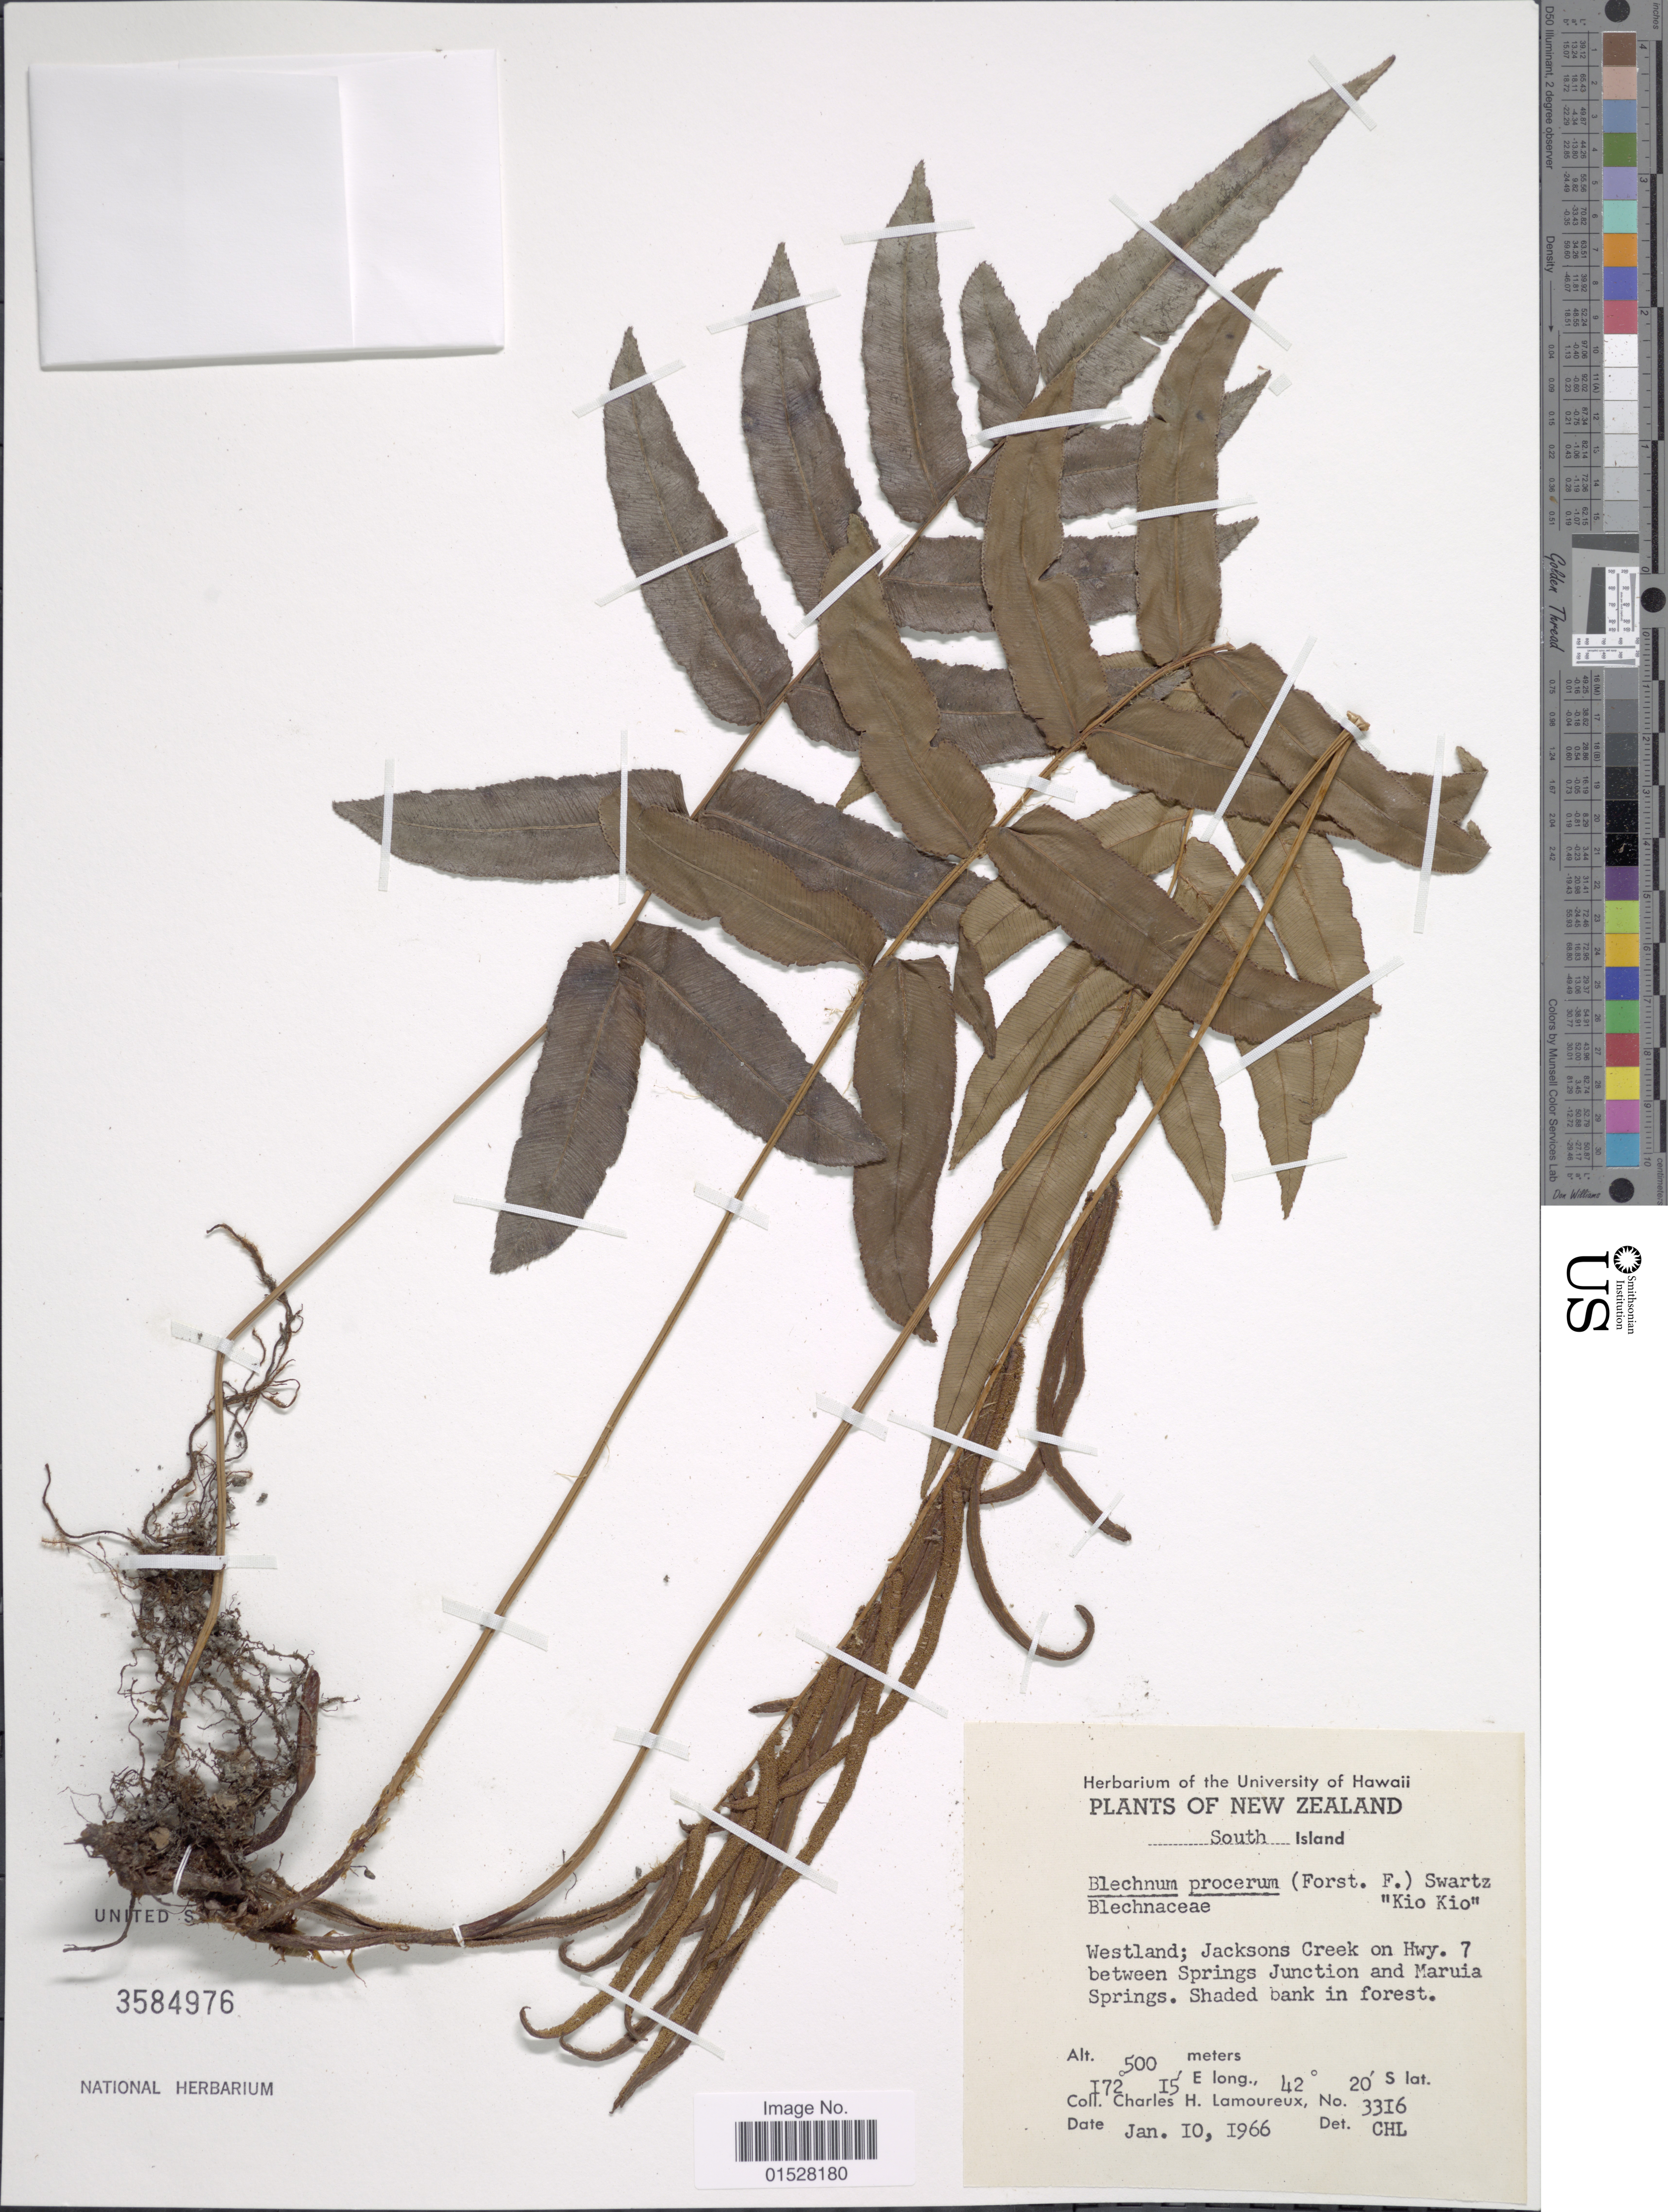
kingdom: Plantae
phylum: Tracheophyta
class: Polypodiopsida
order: Polypodiales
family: Blechnaceae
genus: Blechnum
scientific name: Blechnum procerum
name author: (F. Först.) Sw.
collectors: C. H. Lamoureux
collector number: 3316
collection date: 1966-01-10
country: New Zealand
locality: South Island, Westland; Jacksons Creek on Hwy. 7 between Springs Junction and Maruia Springs.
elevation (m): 500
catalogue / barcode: US 3584976